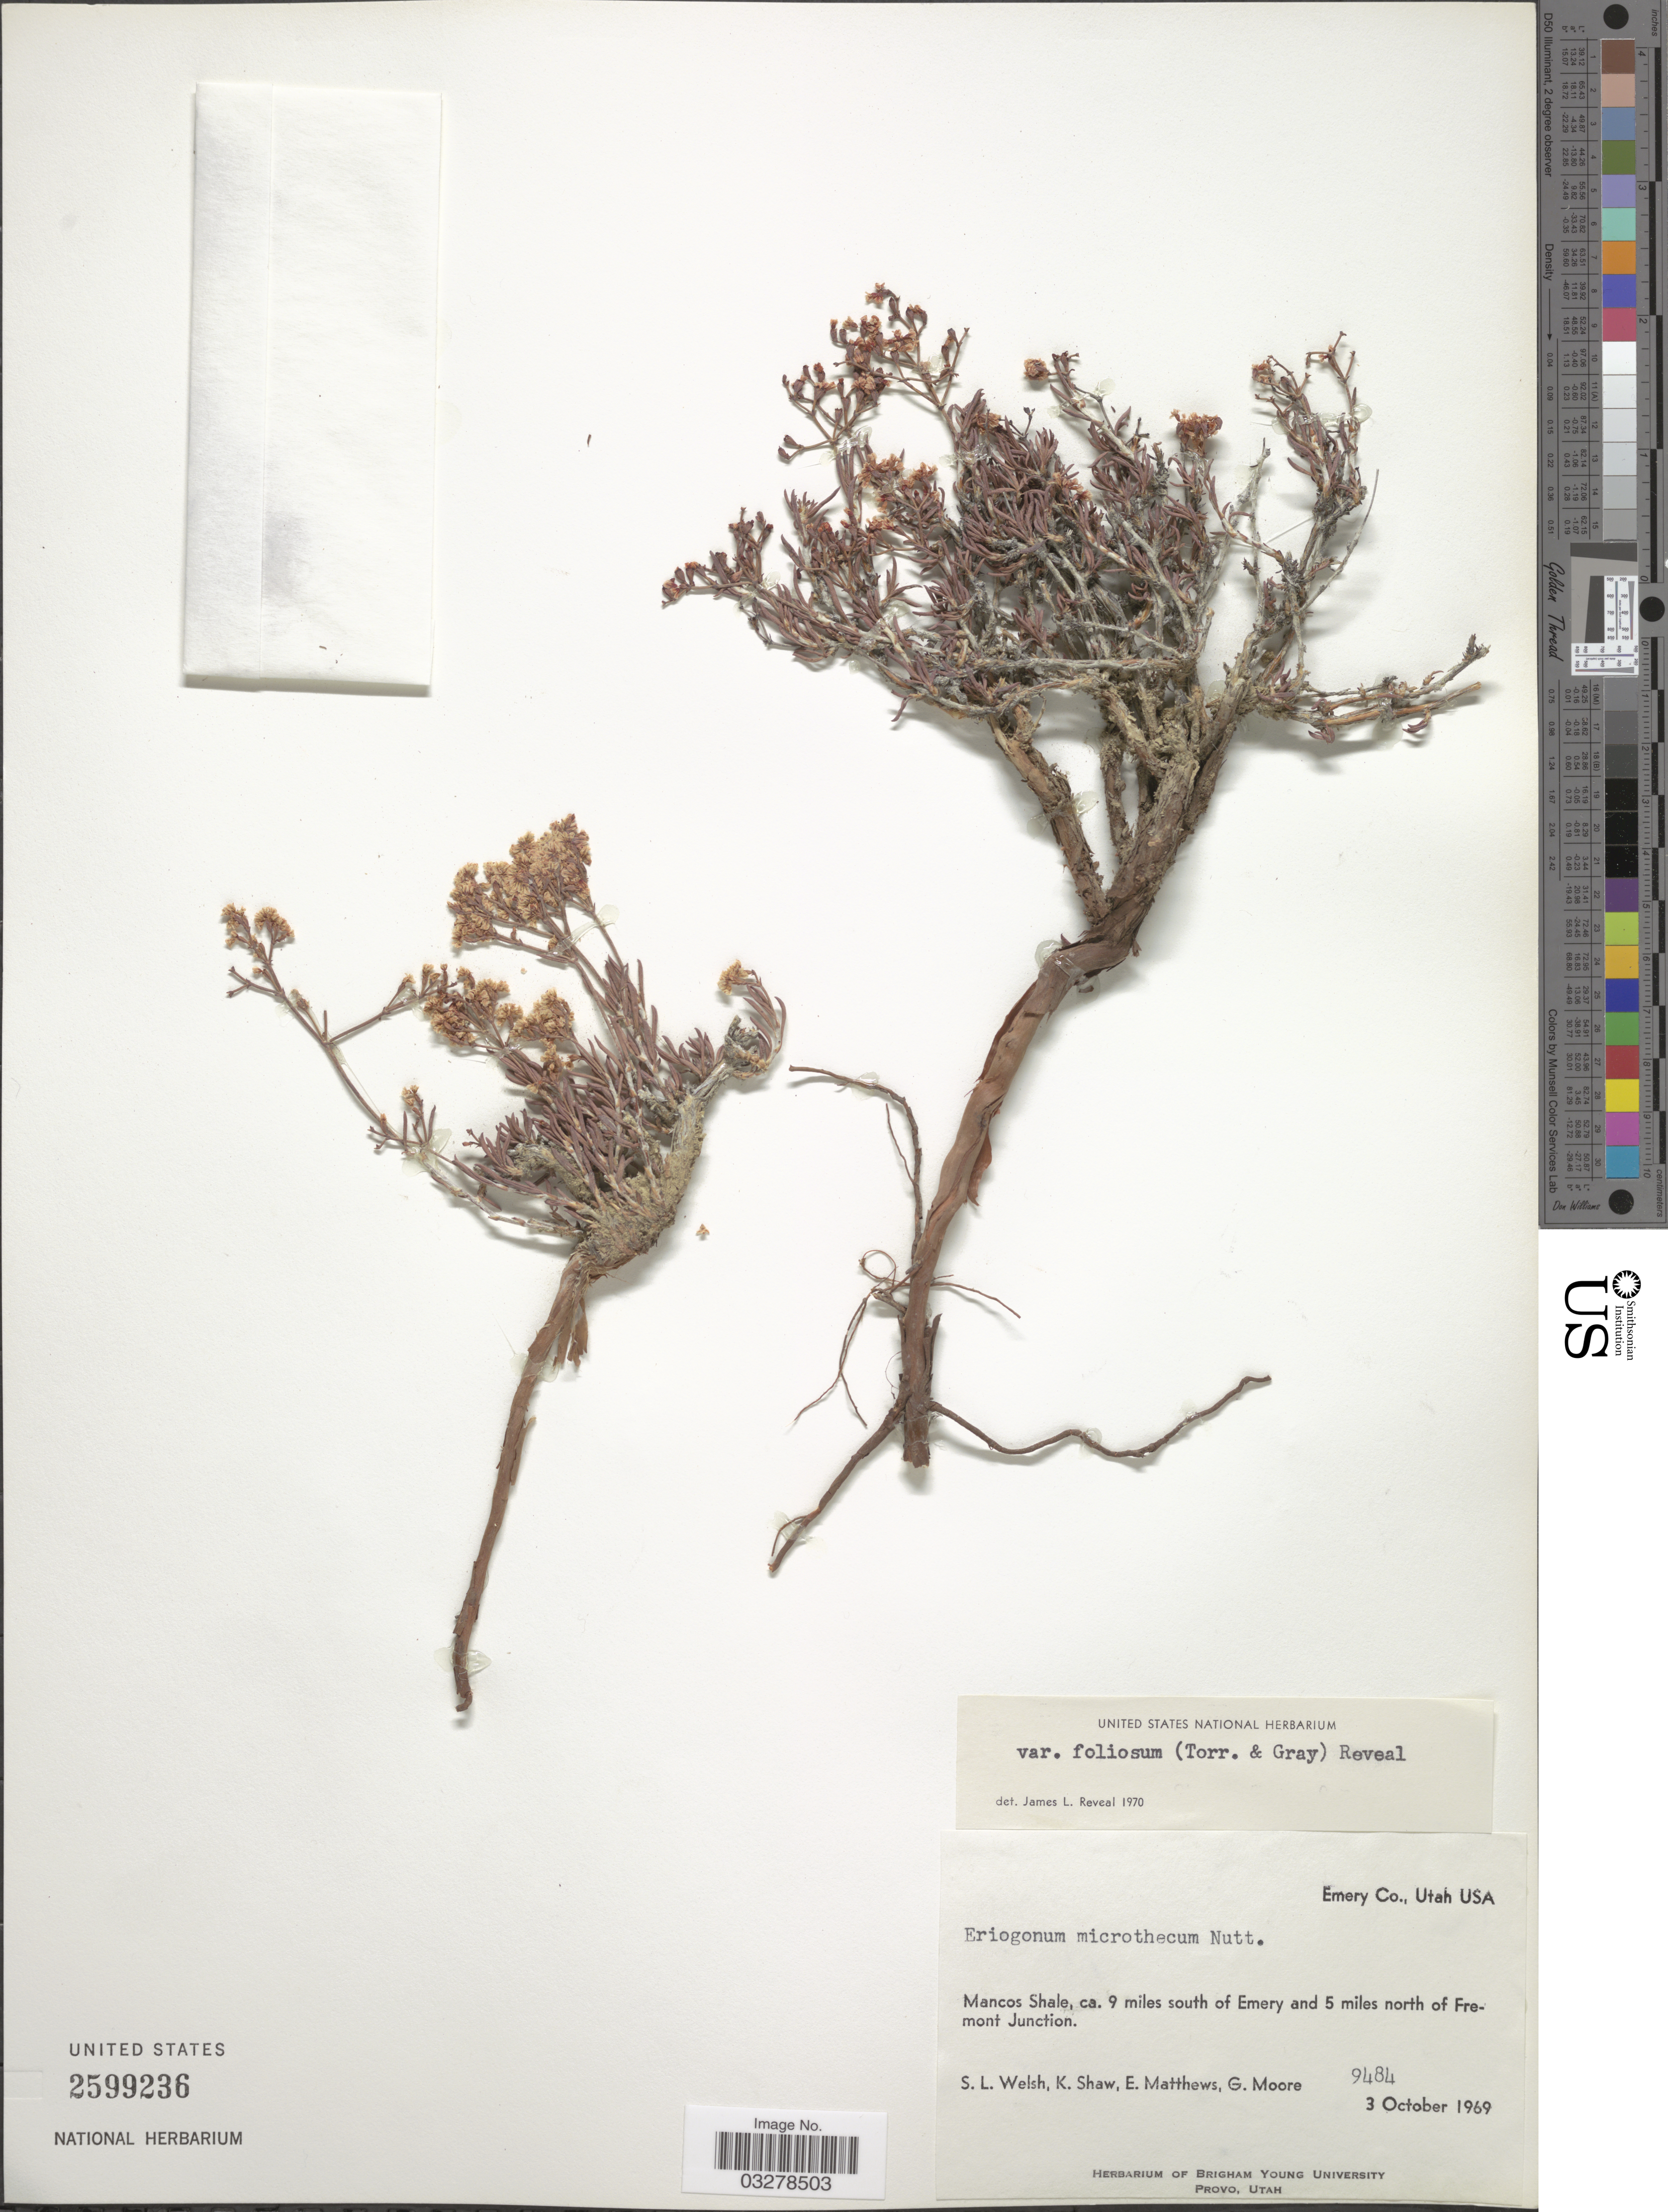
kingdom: Plantae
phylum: Tracheophyta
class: Magnoliopsida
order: Caryophyllales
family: Polygonaceae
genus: Eriogonum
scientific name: Eriogonum microtheca var. foliosum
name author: (Torr. & A. Gray) Reveal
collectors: S. Welsh, K. Shaw, E. Matthews & G. Moore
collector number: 9484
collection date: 1969-10-03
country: United States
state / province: Utah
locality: Emery Co. Mancos Shale, ca. 9 miles south of Emery and 5 miles north of Fremont Junction.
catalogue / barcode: US 2599236